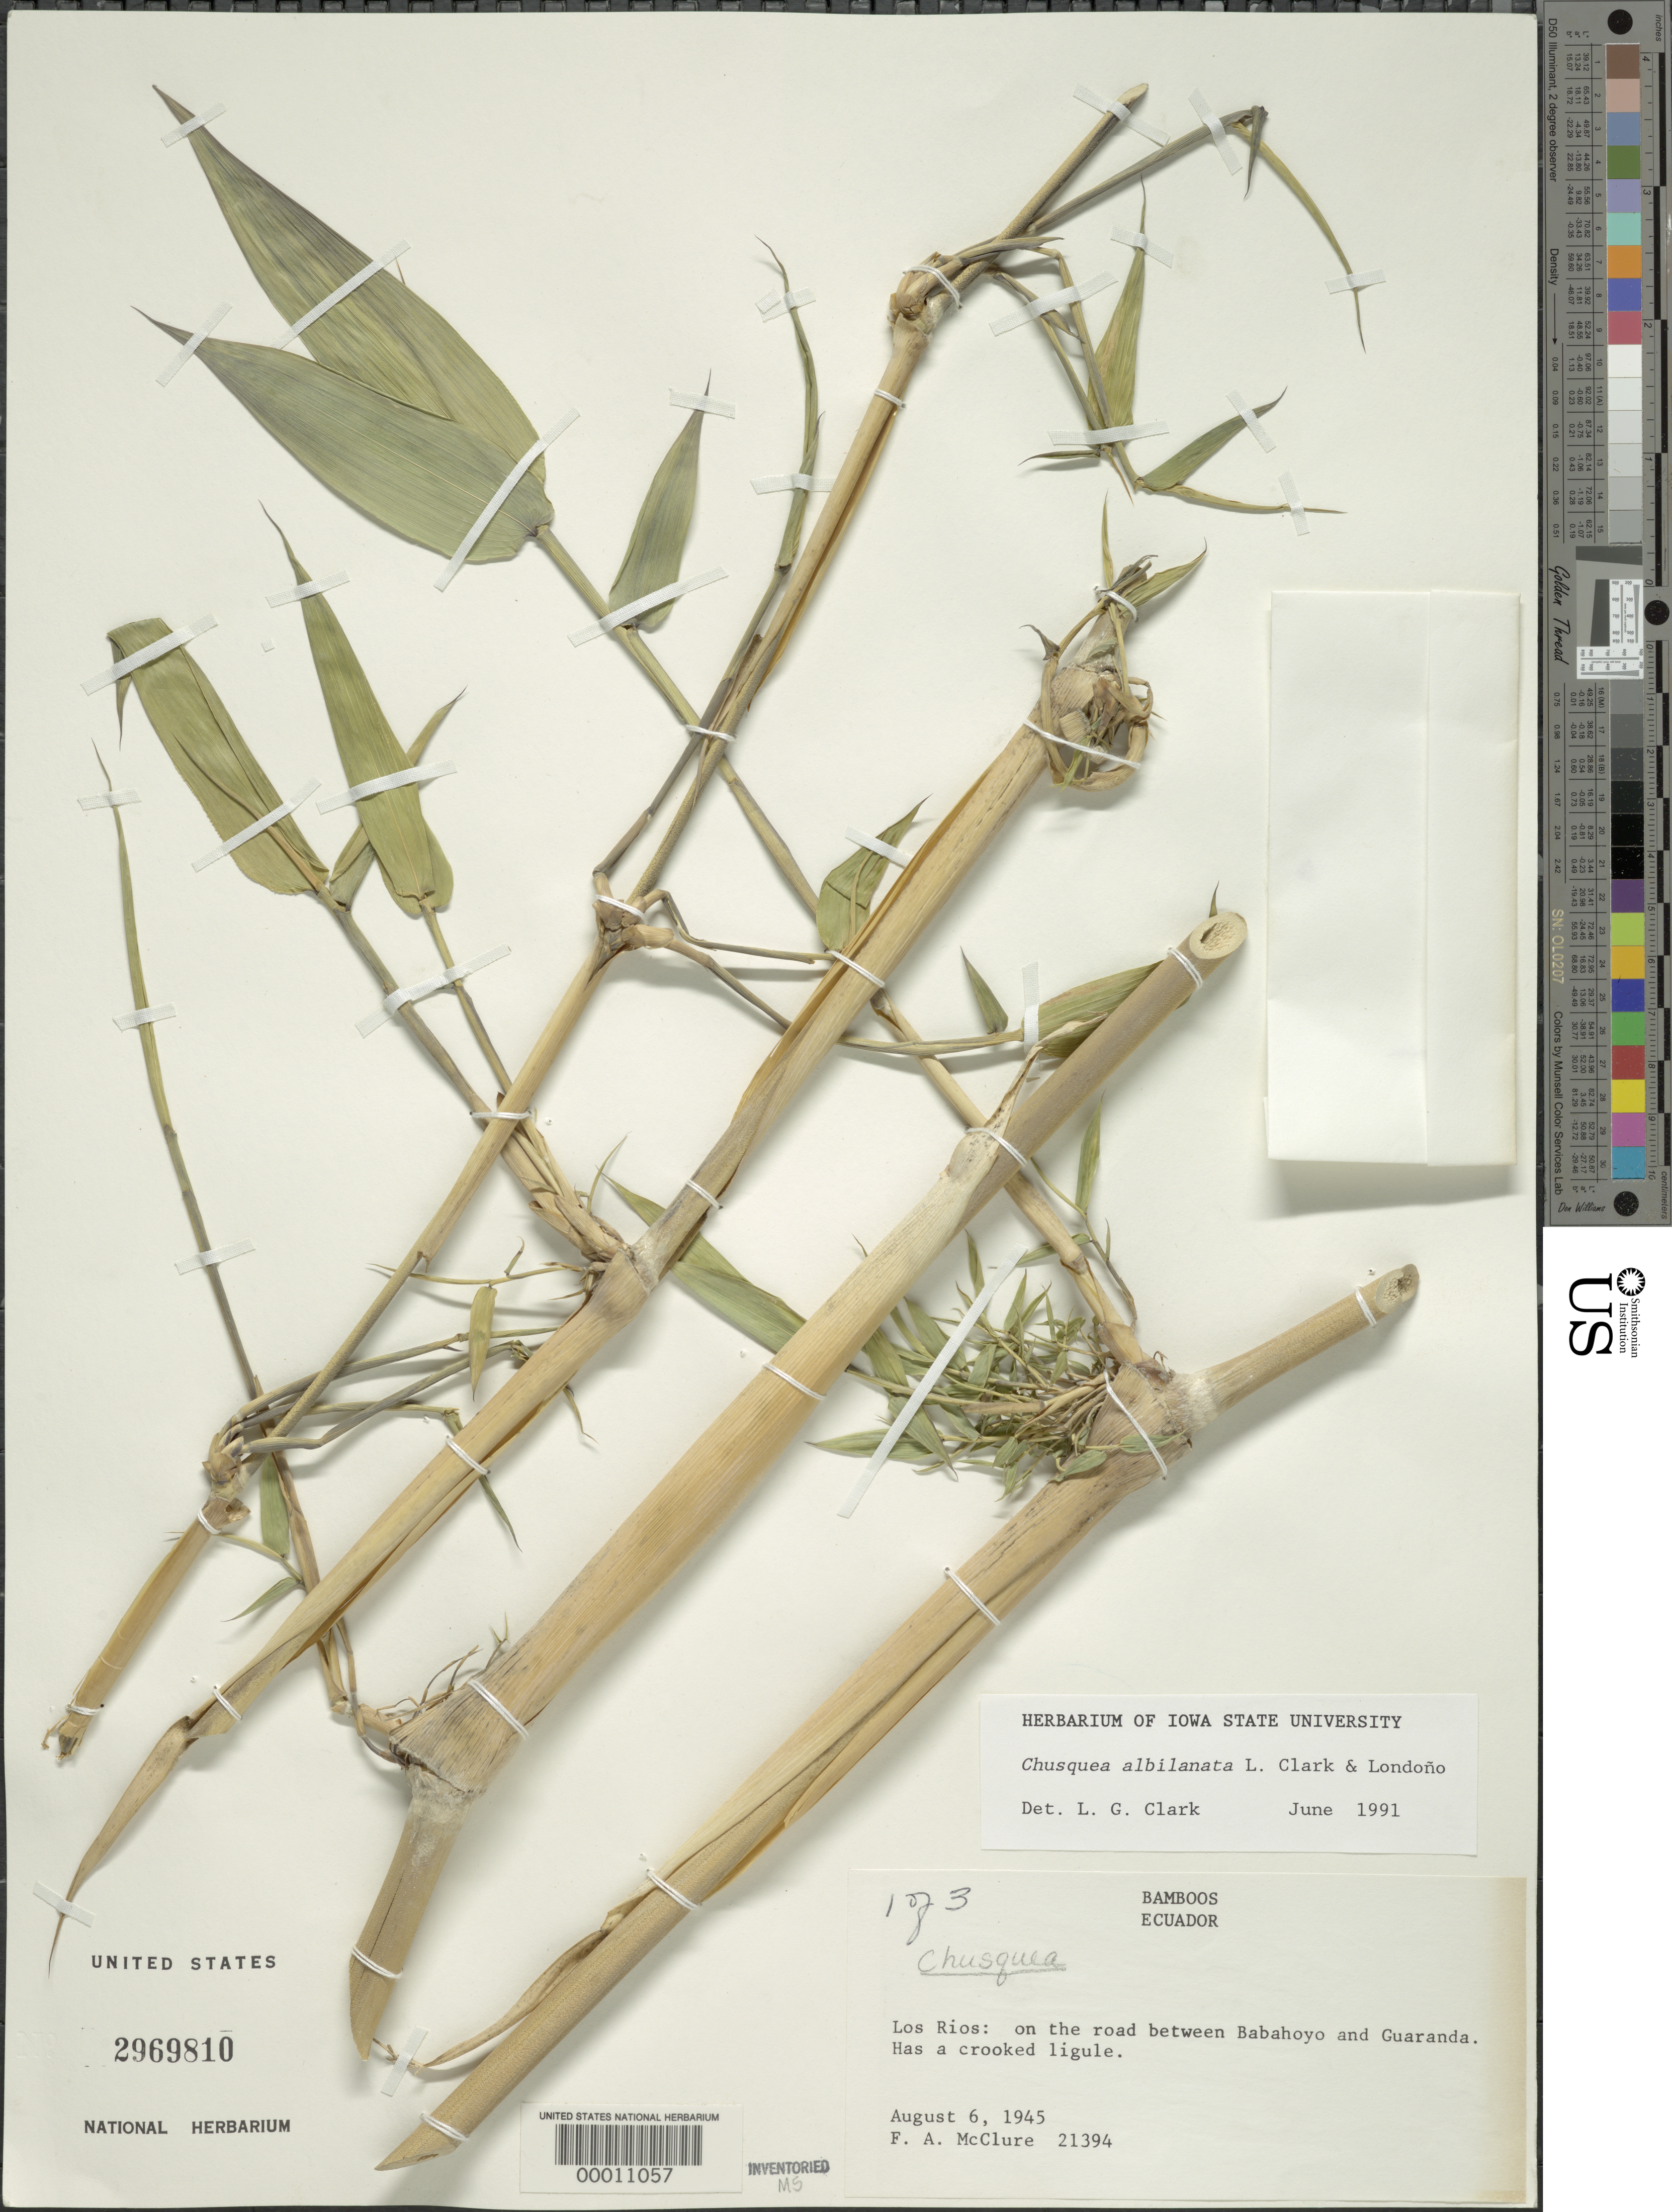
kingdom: Plantae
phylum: Tracheophyta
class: Liliopsida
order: Poales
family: Poaceae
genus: Chusquea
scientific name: Chusquea albilanata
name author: L.G. Clark & Londoño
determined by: Clark, Lynn G., (ISC), Iowa State University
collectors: F. A. McClure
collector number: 21394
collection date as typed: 06 Aug 1945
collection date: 1945-08-06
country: Ecuador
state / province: Los Ríos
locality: Babahoyo, Guaranda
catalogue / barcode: US 2969810